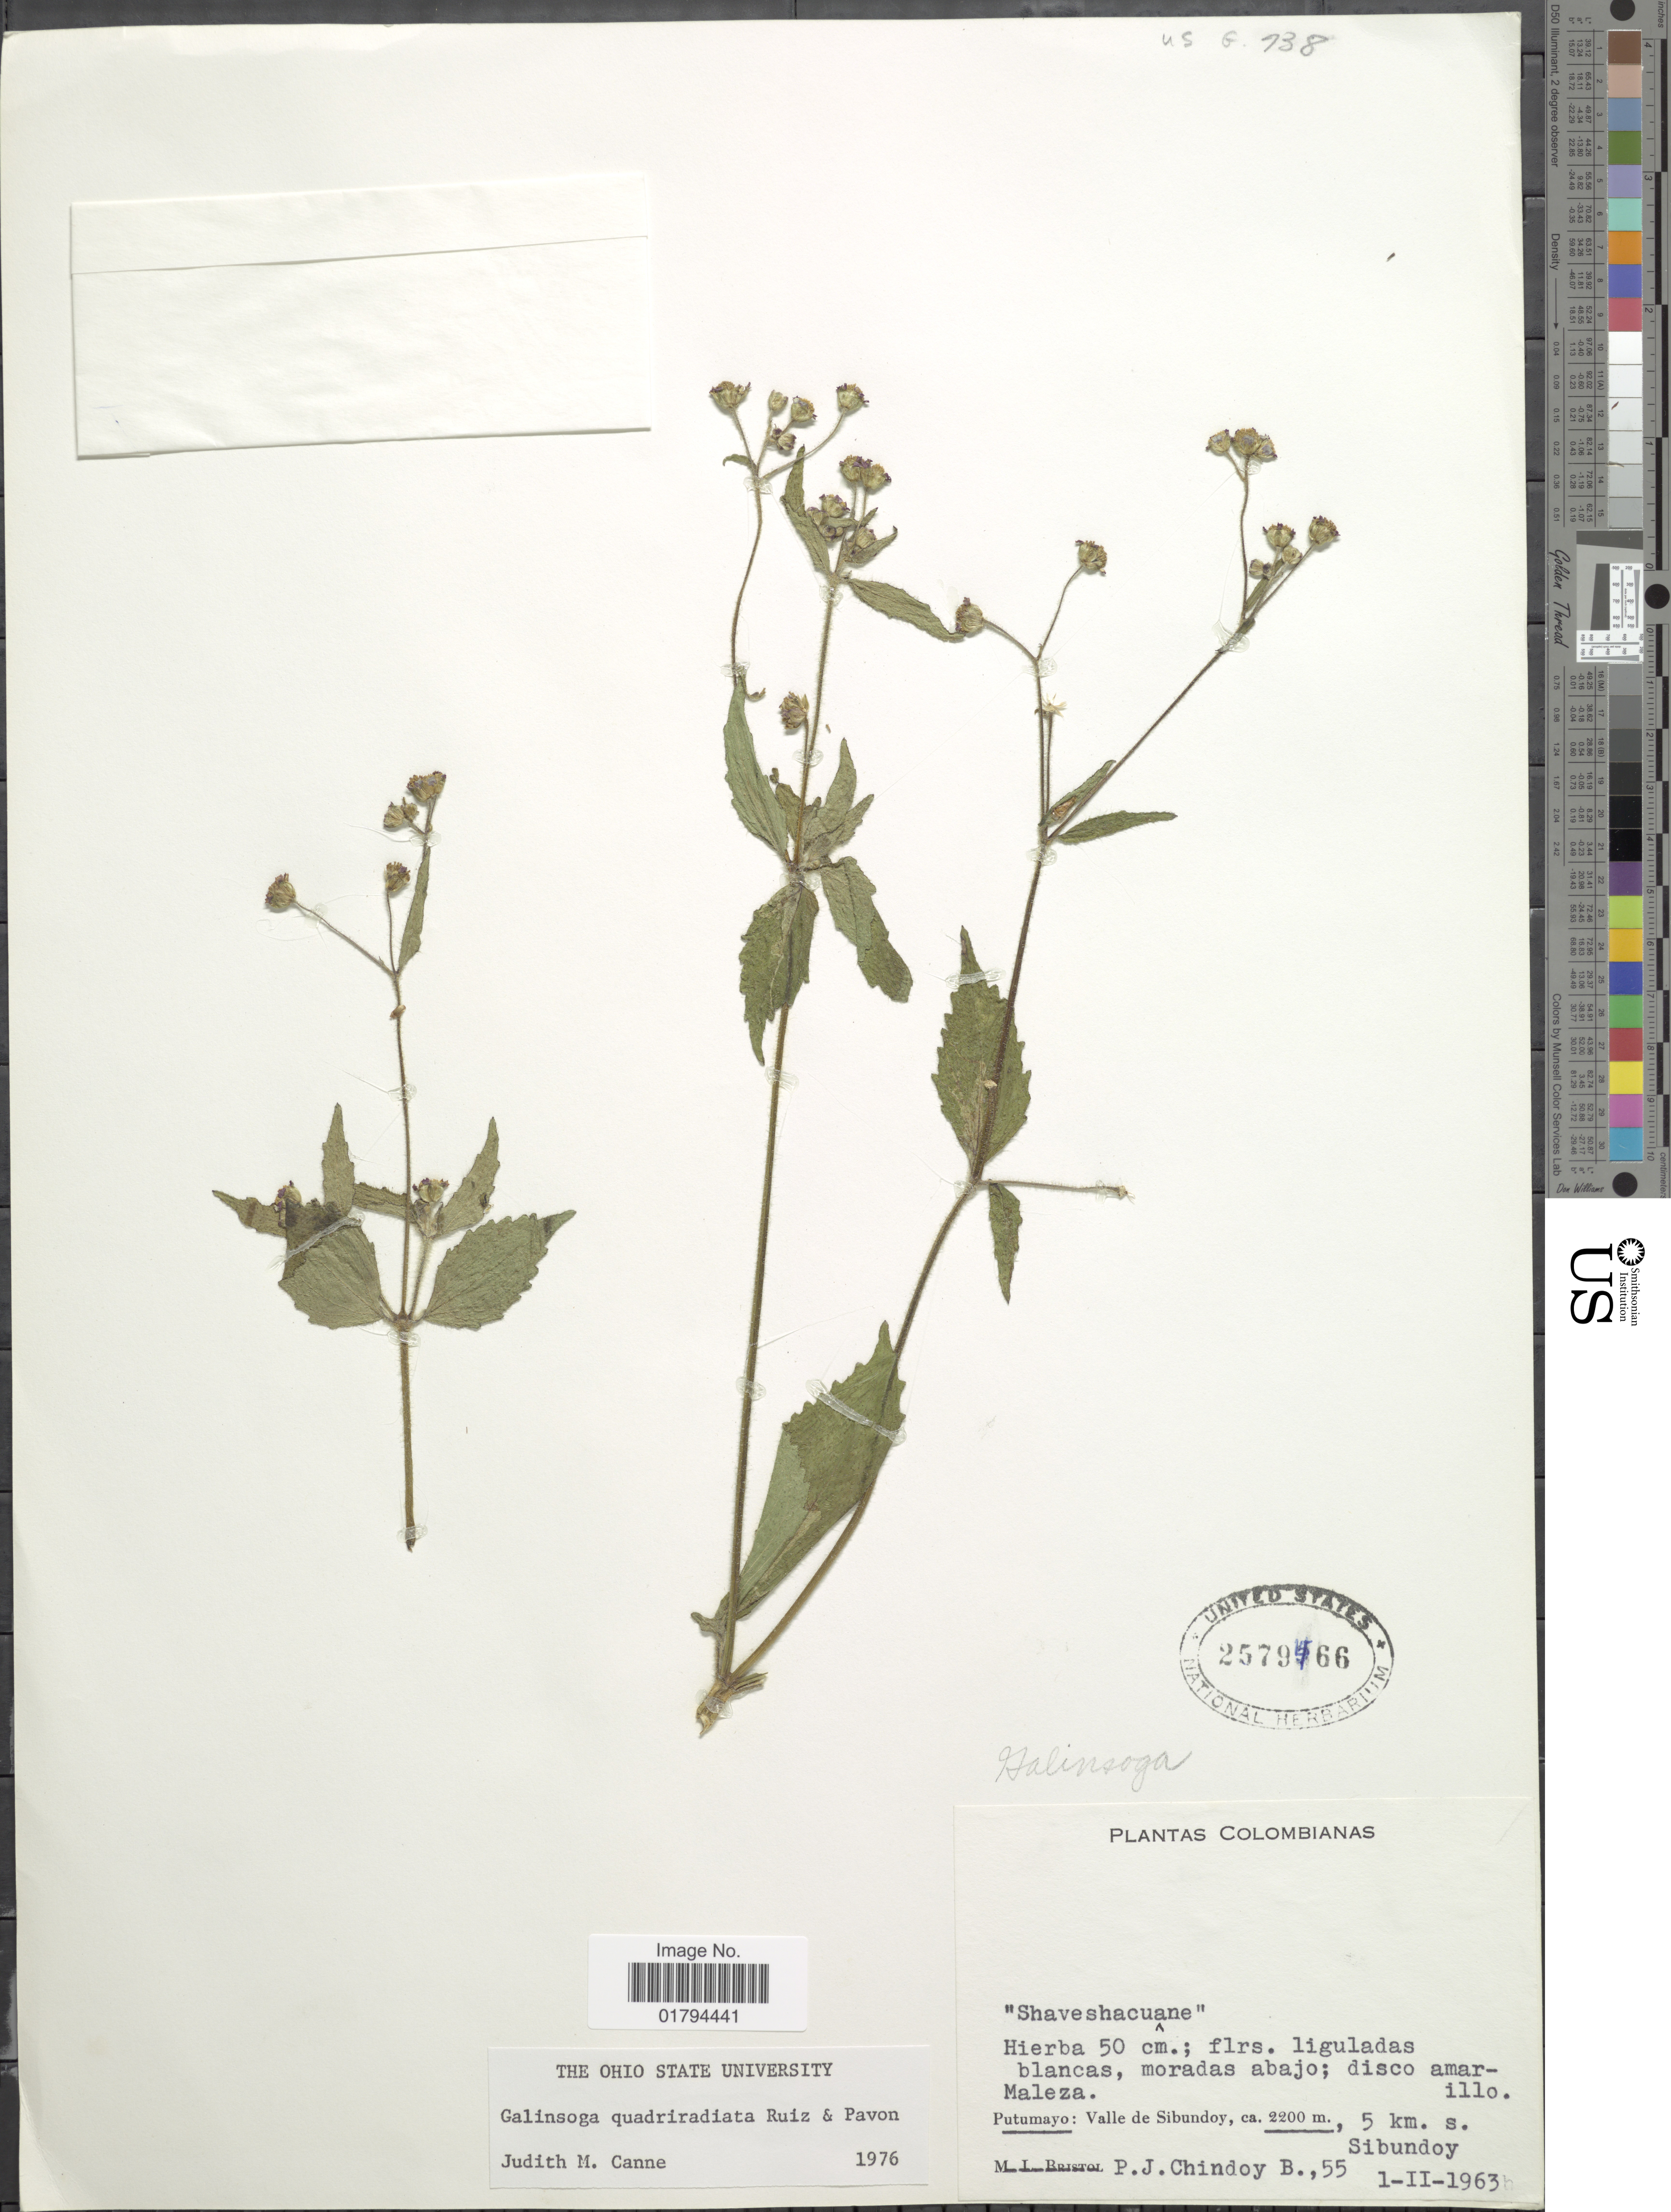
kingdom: Plantae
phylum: Tracheophyta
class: Magnoliopsida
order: Asterales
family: Asteraceae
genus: Galinsoga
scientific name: Galinsoga quadriradiata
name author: Ruiz & Pav.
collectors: P. Chindoy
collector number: B55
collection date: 1963-02-01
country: Colombia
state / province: Putumayo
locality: Valle de Sibundoy, 5 km S. Sibundoy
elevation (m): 2200